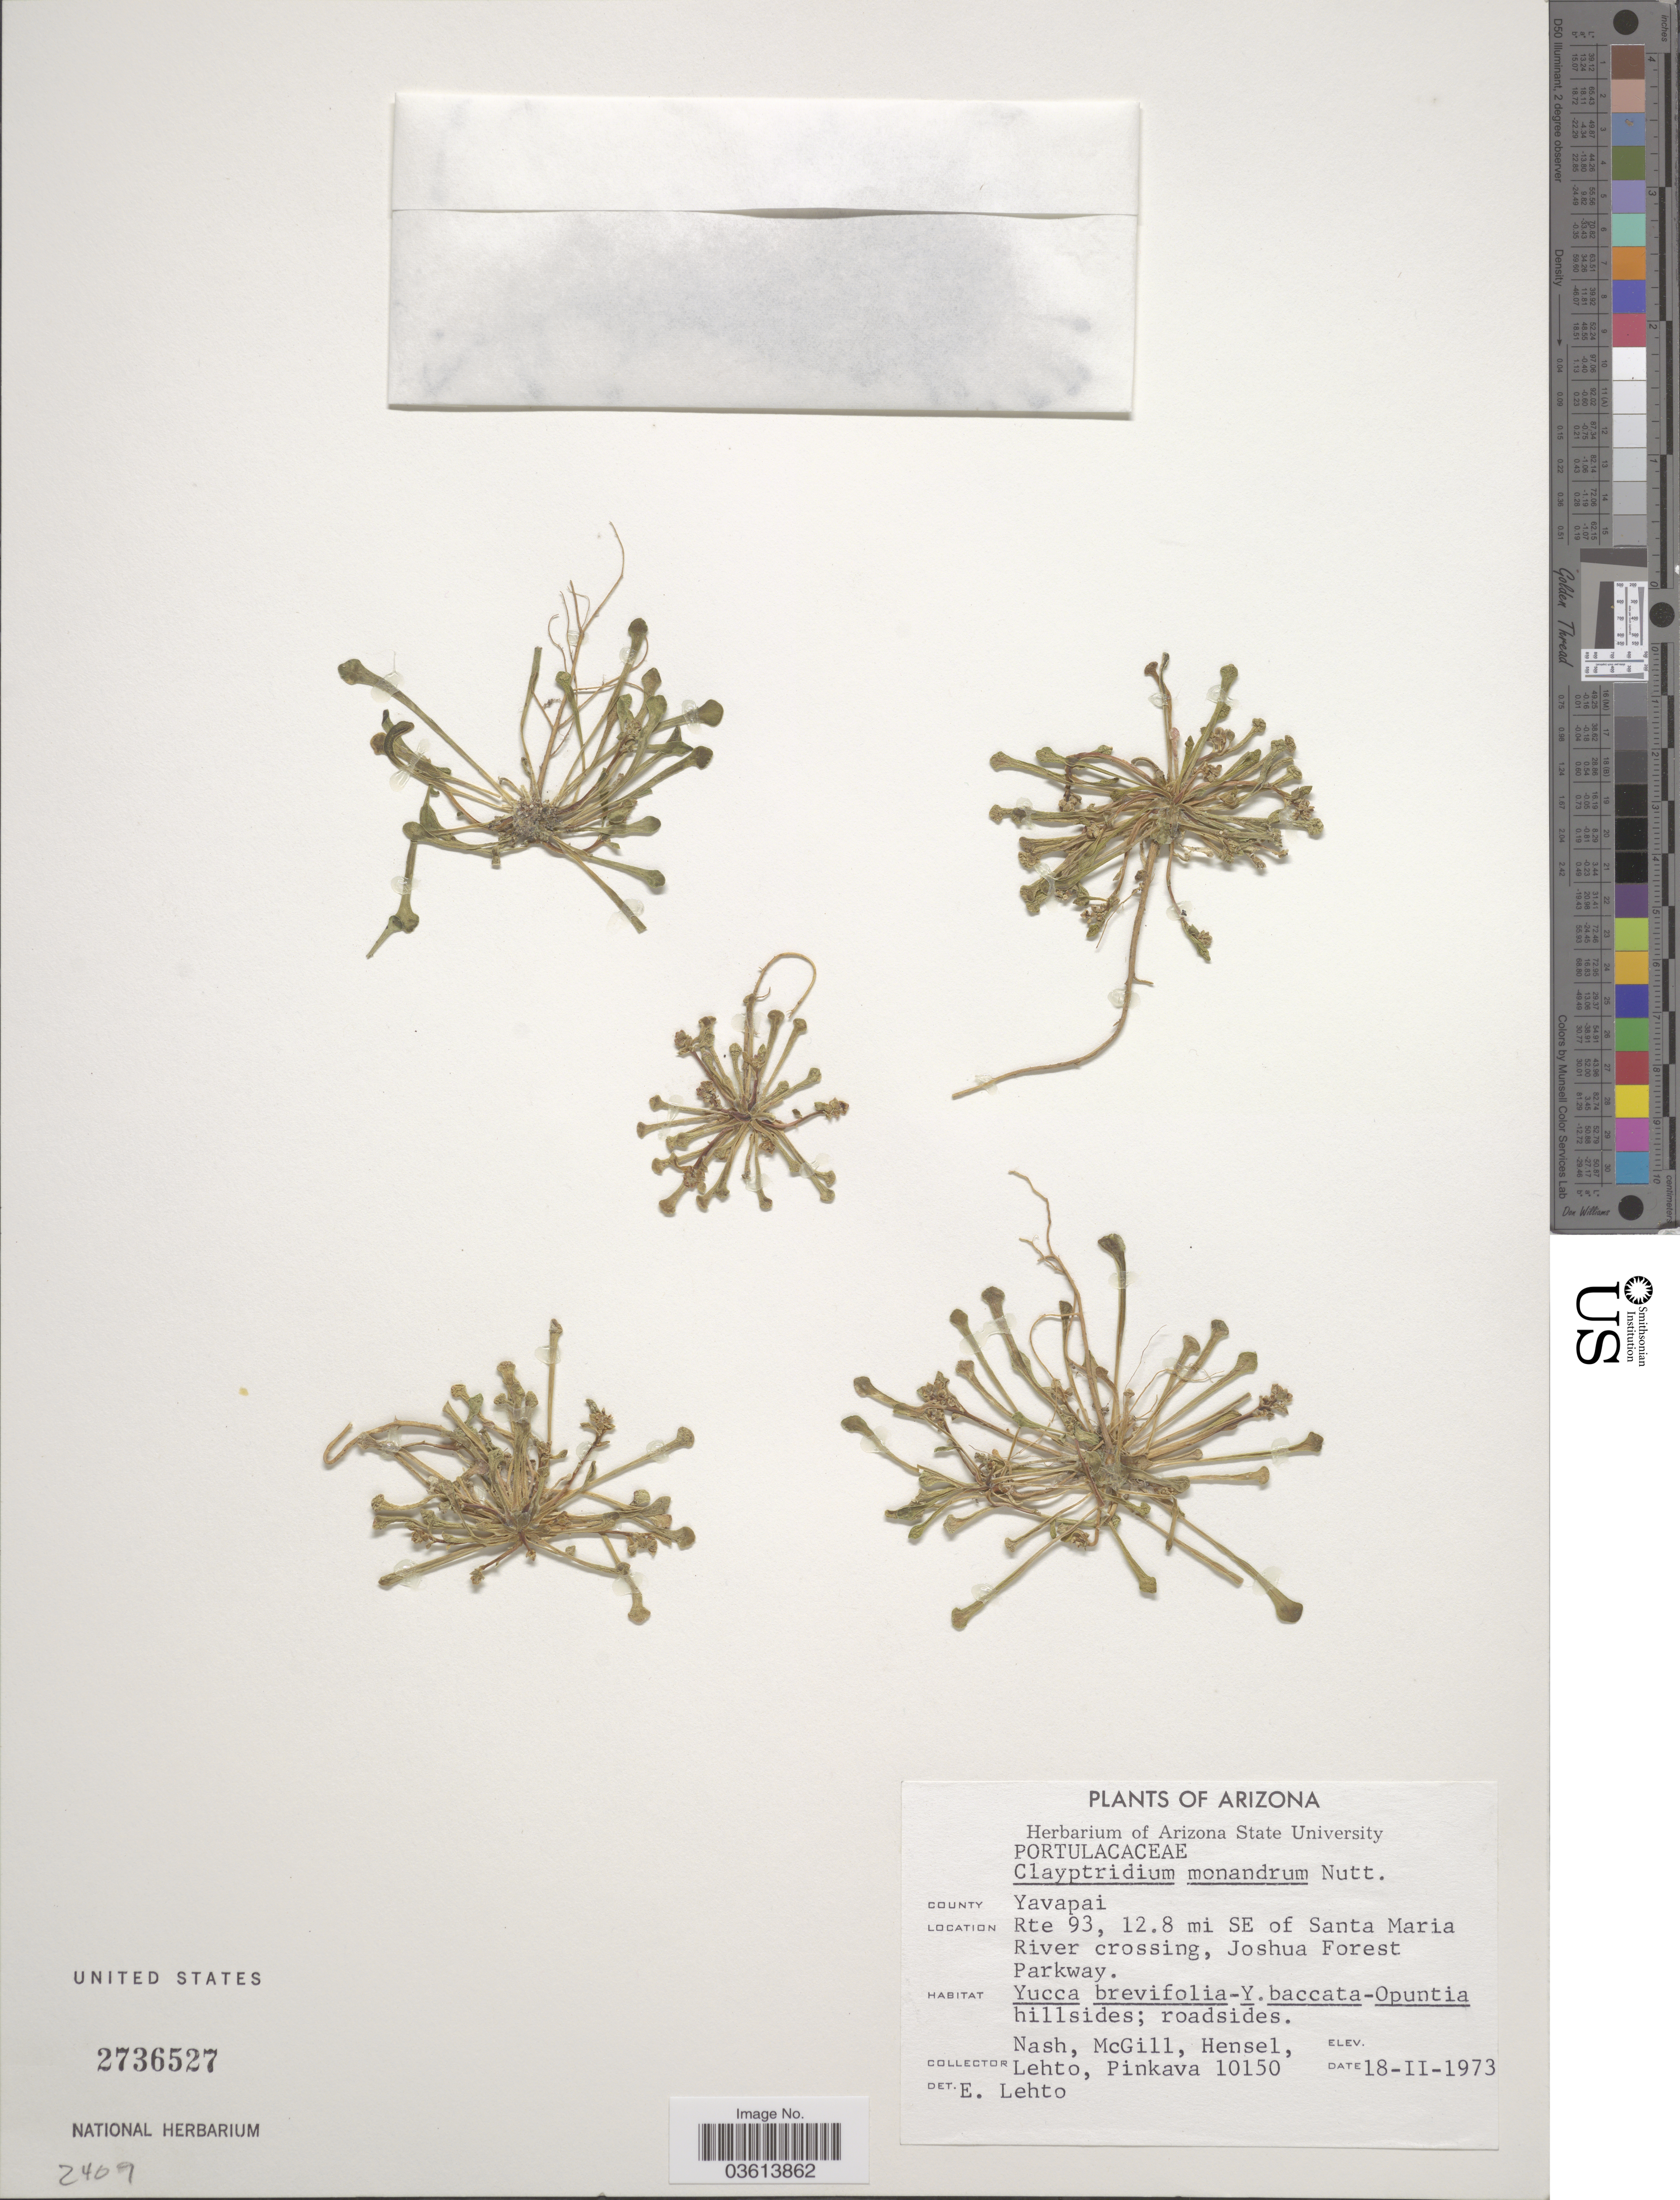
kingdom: Plantae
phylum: Tracheophyta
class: Magnoliopsida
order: Caryophyllales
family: Montiaceae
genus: Calyptridium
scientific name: Calyptridium monandrum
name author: (Nutt.) Nutt.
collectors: -- Nash, -. McGill, -. Hensel, -. Lehto & -. Pinkava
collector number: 10150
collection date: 1973-02-18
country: United States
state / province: Arizona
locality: County Yavapai Rte 93, 12.8 mi SE of Santa Maria River crossing, Joshua Forest Parkway.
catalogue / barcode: US 2736527